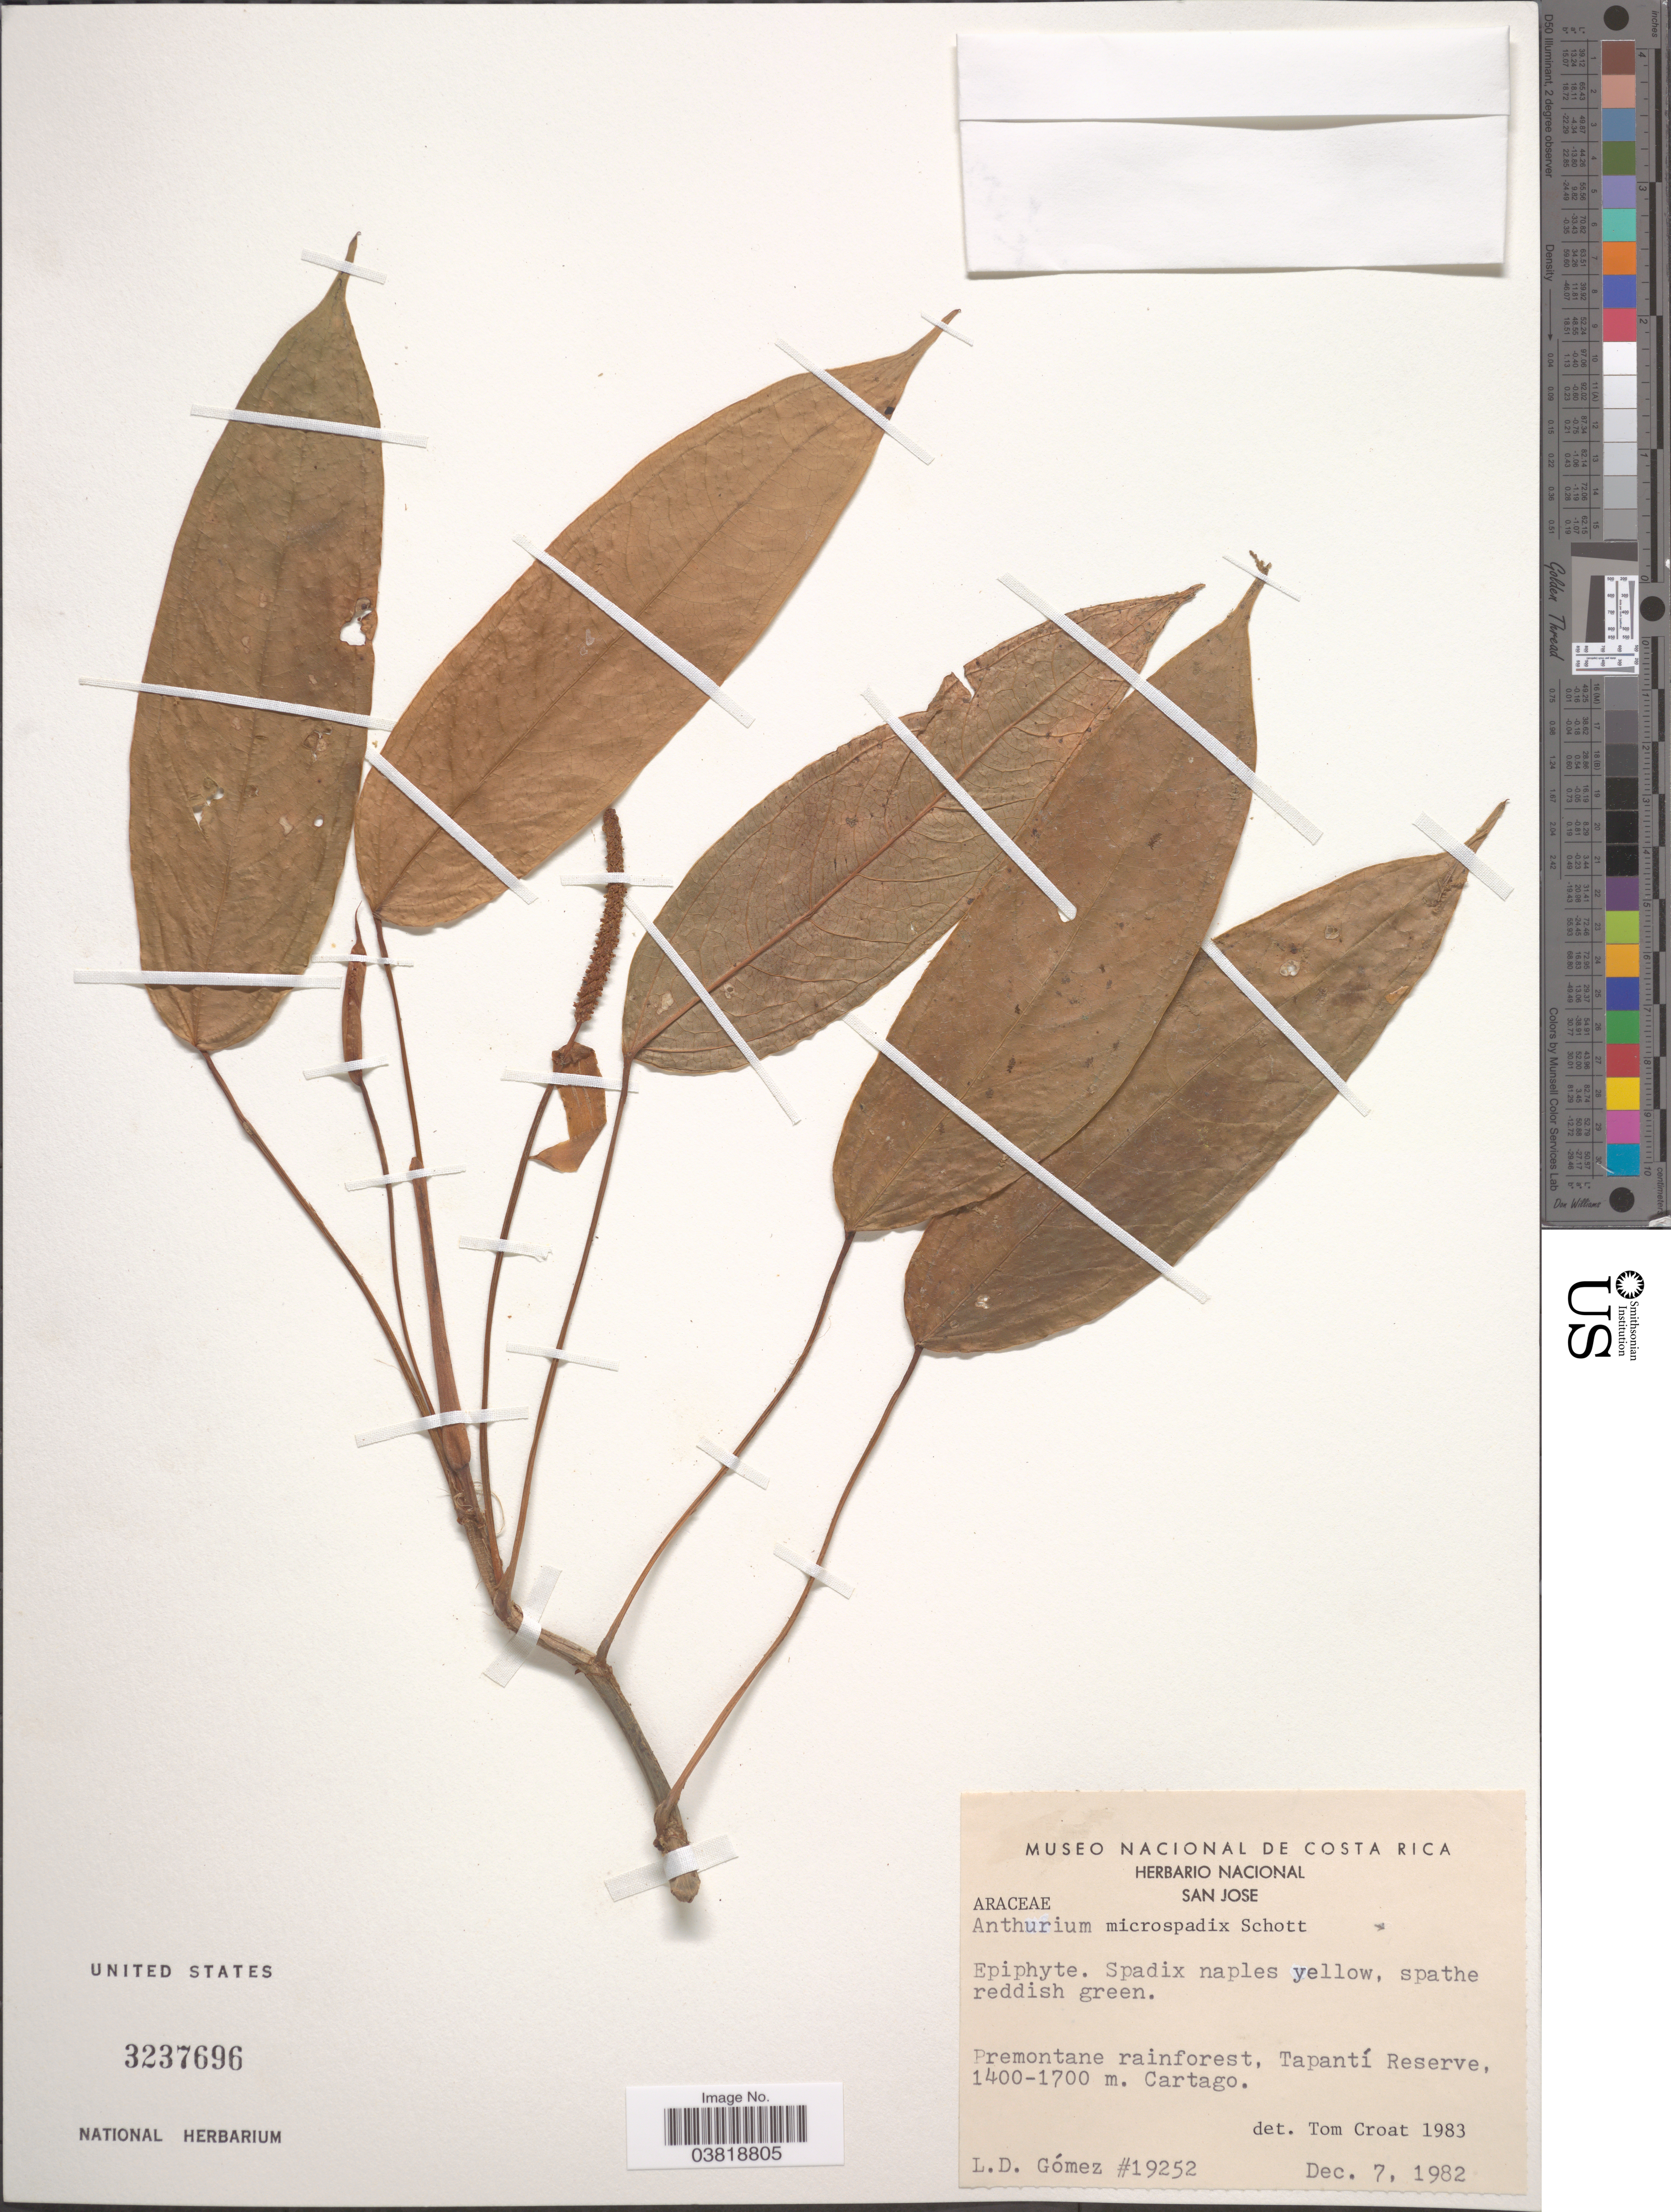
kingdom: Plantae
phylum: Tracheophyta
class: Liliopsida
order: Alismatales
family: Araceae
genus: Anthurium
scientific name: Anthurium microspadix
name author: Schott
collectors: L. D. Gómez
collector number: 19252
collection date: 1982-12-07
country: Costa Rica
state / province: Cartago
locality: Premontane rainforest, Tapantí Reserve.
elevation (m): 1400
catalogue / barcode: US 3237696